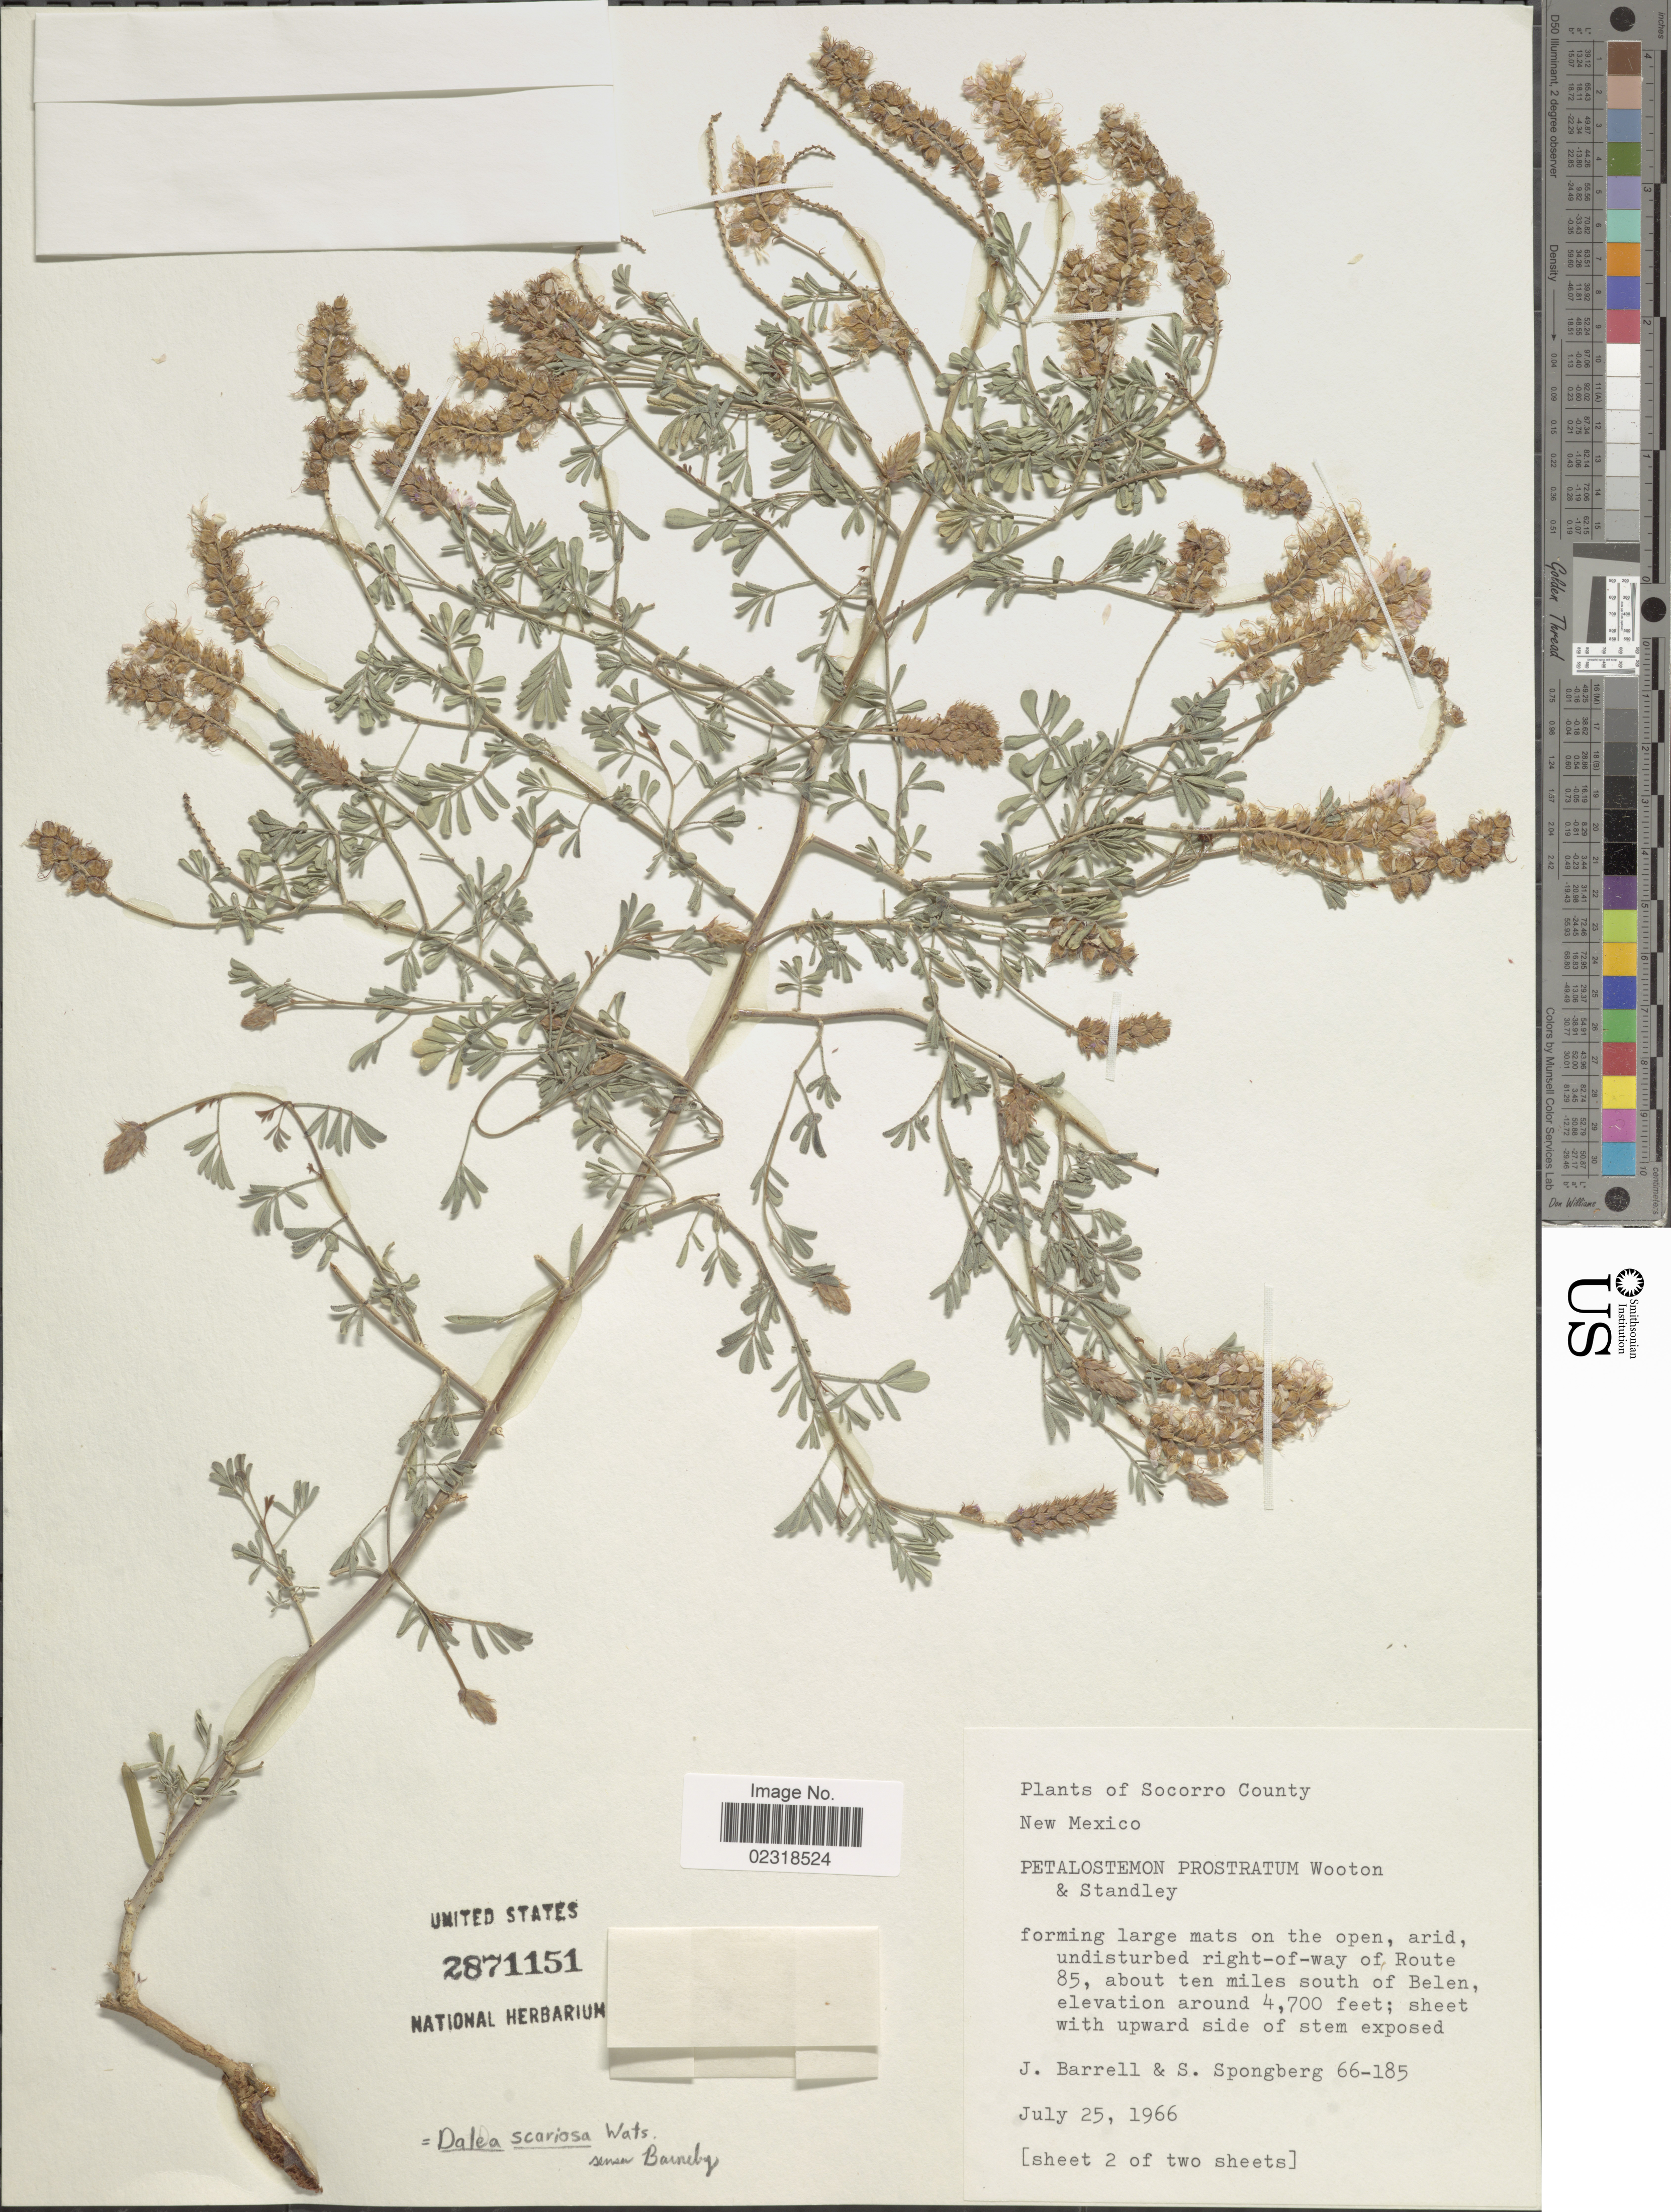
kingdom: Plantae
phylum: Tracheophyta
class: Magnoliopsida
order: Fabales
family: Fabaceae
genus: Dalea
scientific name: Dalea scariosa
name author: S. Watson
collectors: J. Barrell & S. A.Spongberg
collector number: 66-185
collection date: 1966-07-25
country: United States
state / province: New Mexico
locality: Socorro County, Undisturbed right-of-way of Route 85, about ten miles south of Belen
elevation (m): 1433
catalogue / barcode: US 2871151